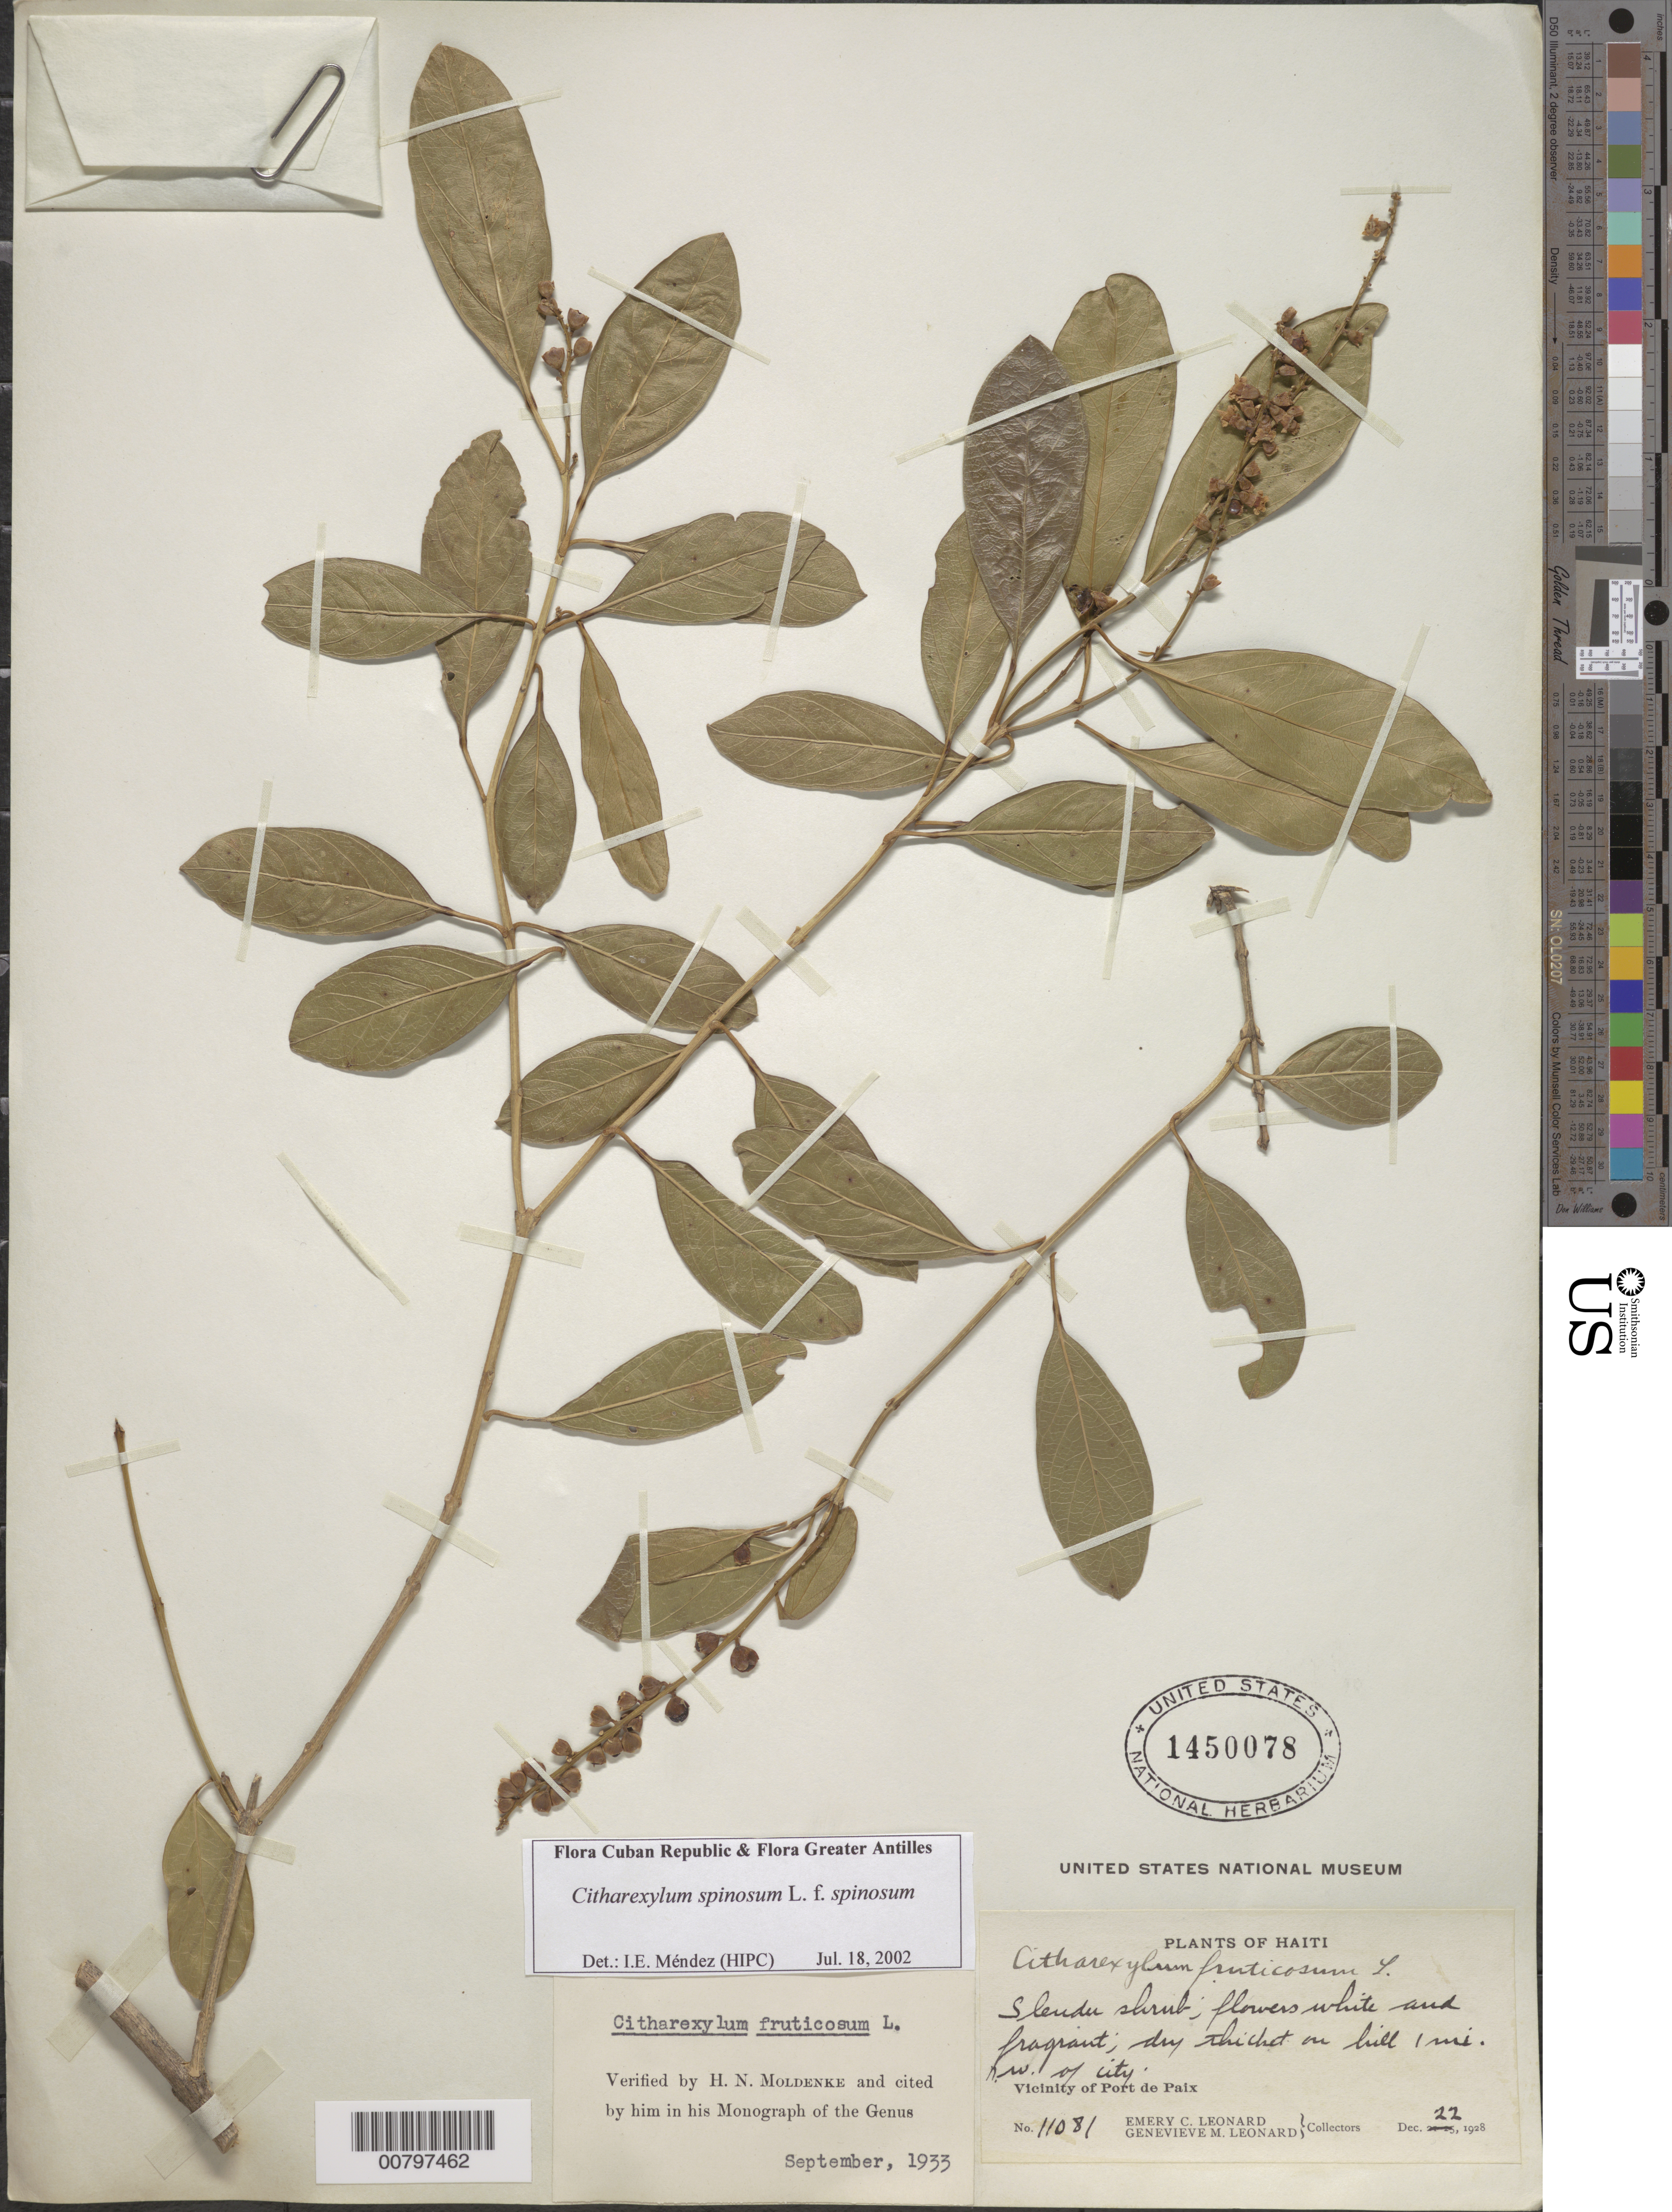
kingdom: Plantae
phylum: Tracheophyta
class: Magnoliopsida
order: Lamiales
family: Verbenaceae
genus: Citharexylum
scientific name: Citharexylum spinosum f. spinosum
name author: L.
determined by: Méndez, Isidro E., (HIPC)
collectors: E. C. Leonard & G. M. Leonard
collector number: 11081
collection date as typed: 22 Dec 1928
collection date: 1928-12-22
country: Haiti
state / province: Nord-Ouest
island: Hispaniola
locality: Vicinity of Port de Paix, 1 mile NW of city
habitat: Dry thicket on hill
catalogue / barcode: US 1450078